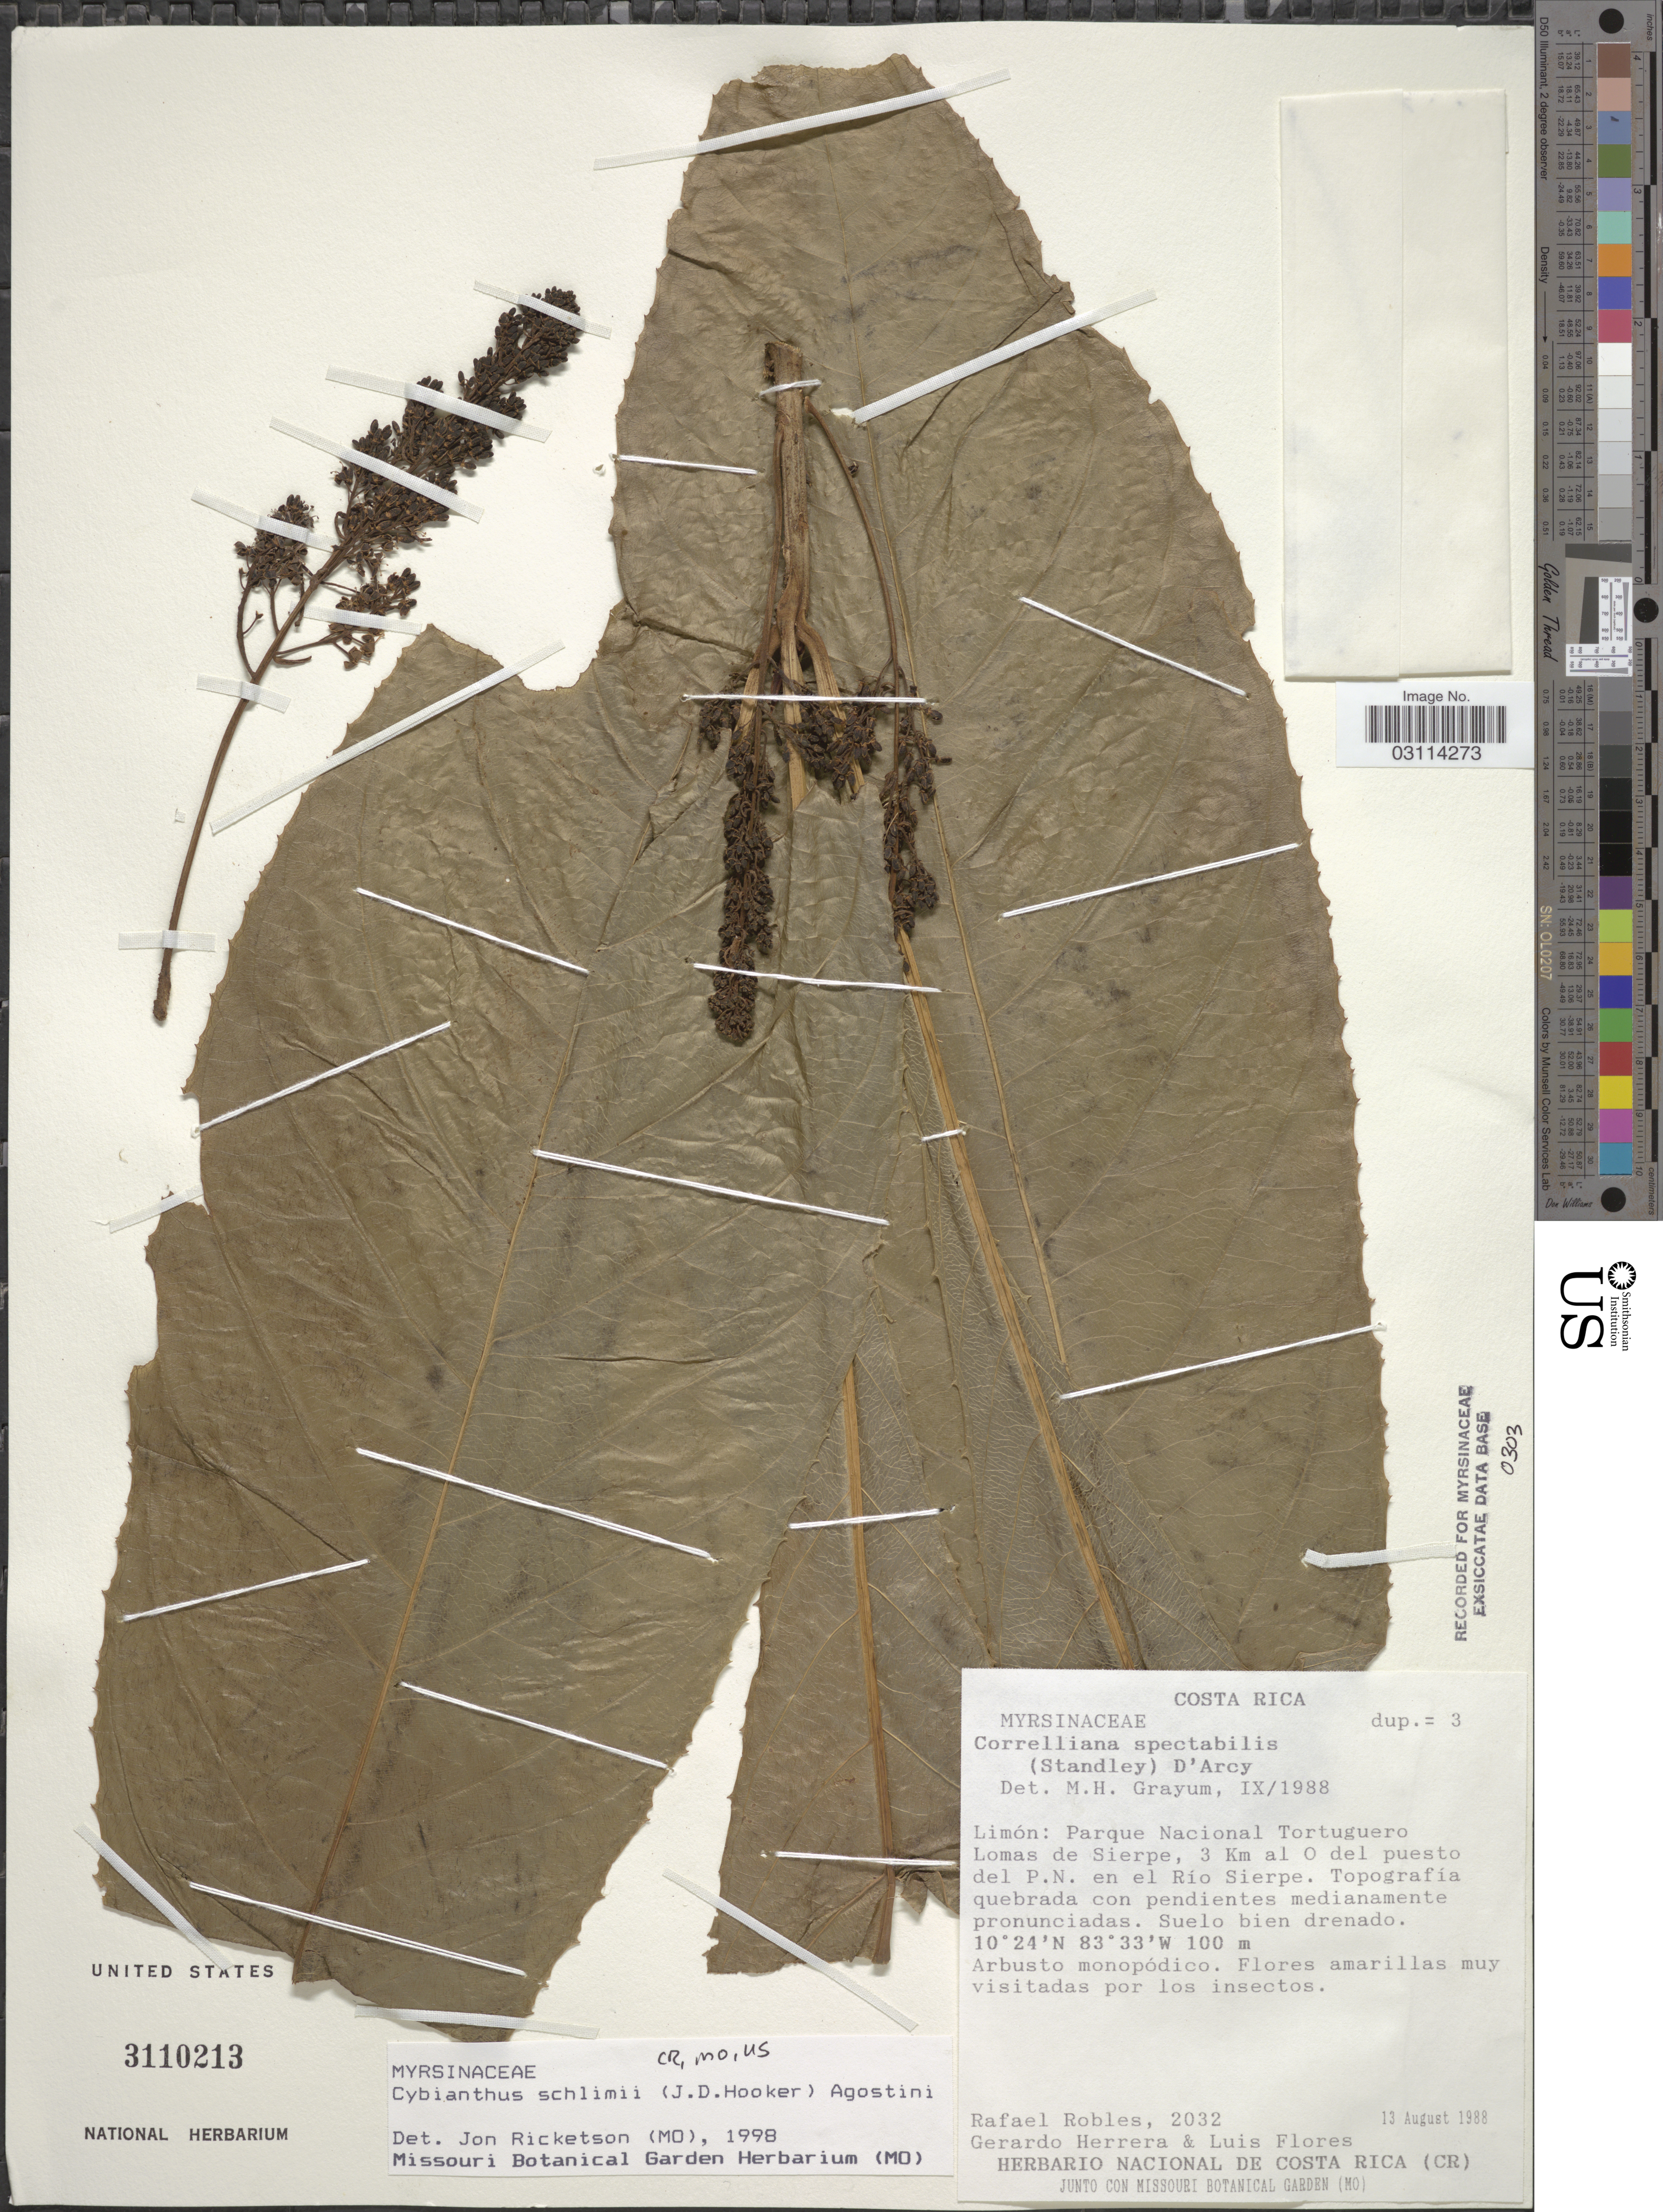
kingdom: Plantae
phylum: Tracheophyta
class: Magnoliopsida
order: Ericales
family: Primulaceae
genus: Cybianthus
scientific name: Cybianthus schlimii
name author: (Hook. f.) G. Agostini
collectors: R. Robles, G. Herrera & L. Flores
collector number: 2032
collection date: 1988-08-13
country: Costa Rica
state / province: Limón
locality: Parque Nacional Tortuguero Lomas de Sierpe, 3 Km al O del puesto del P.N. en el Río Sierpe.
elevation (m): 100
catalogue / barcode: US 3110213